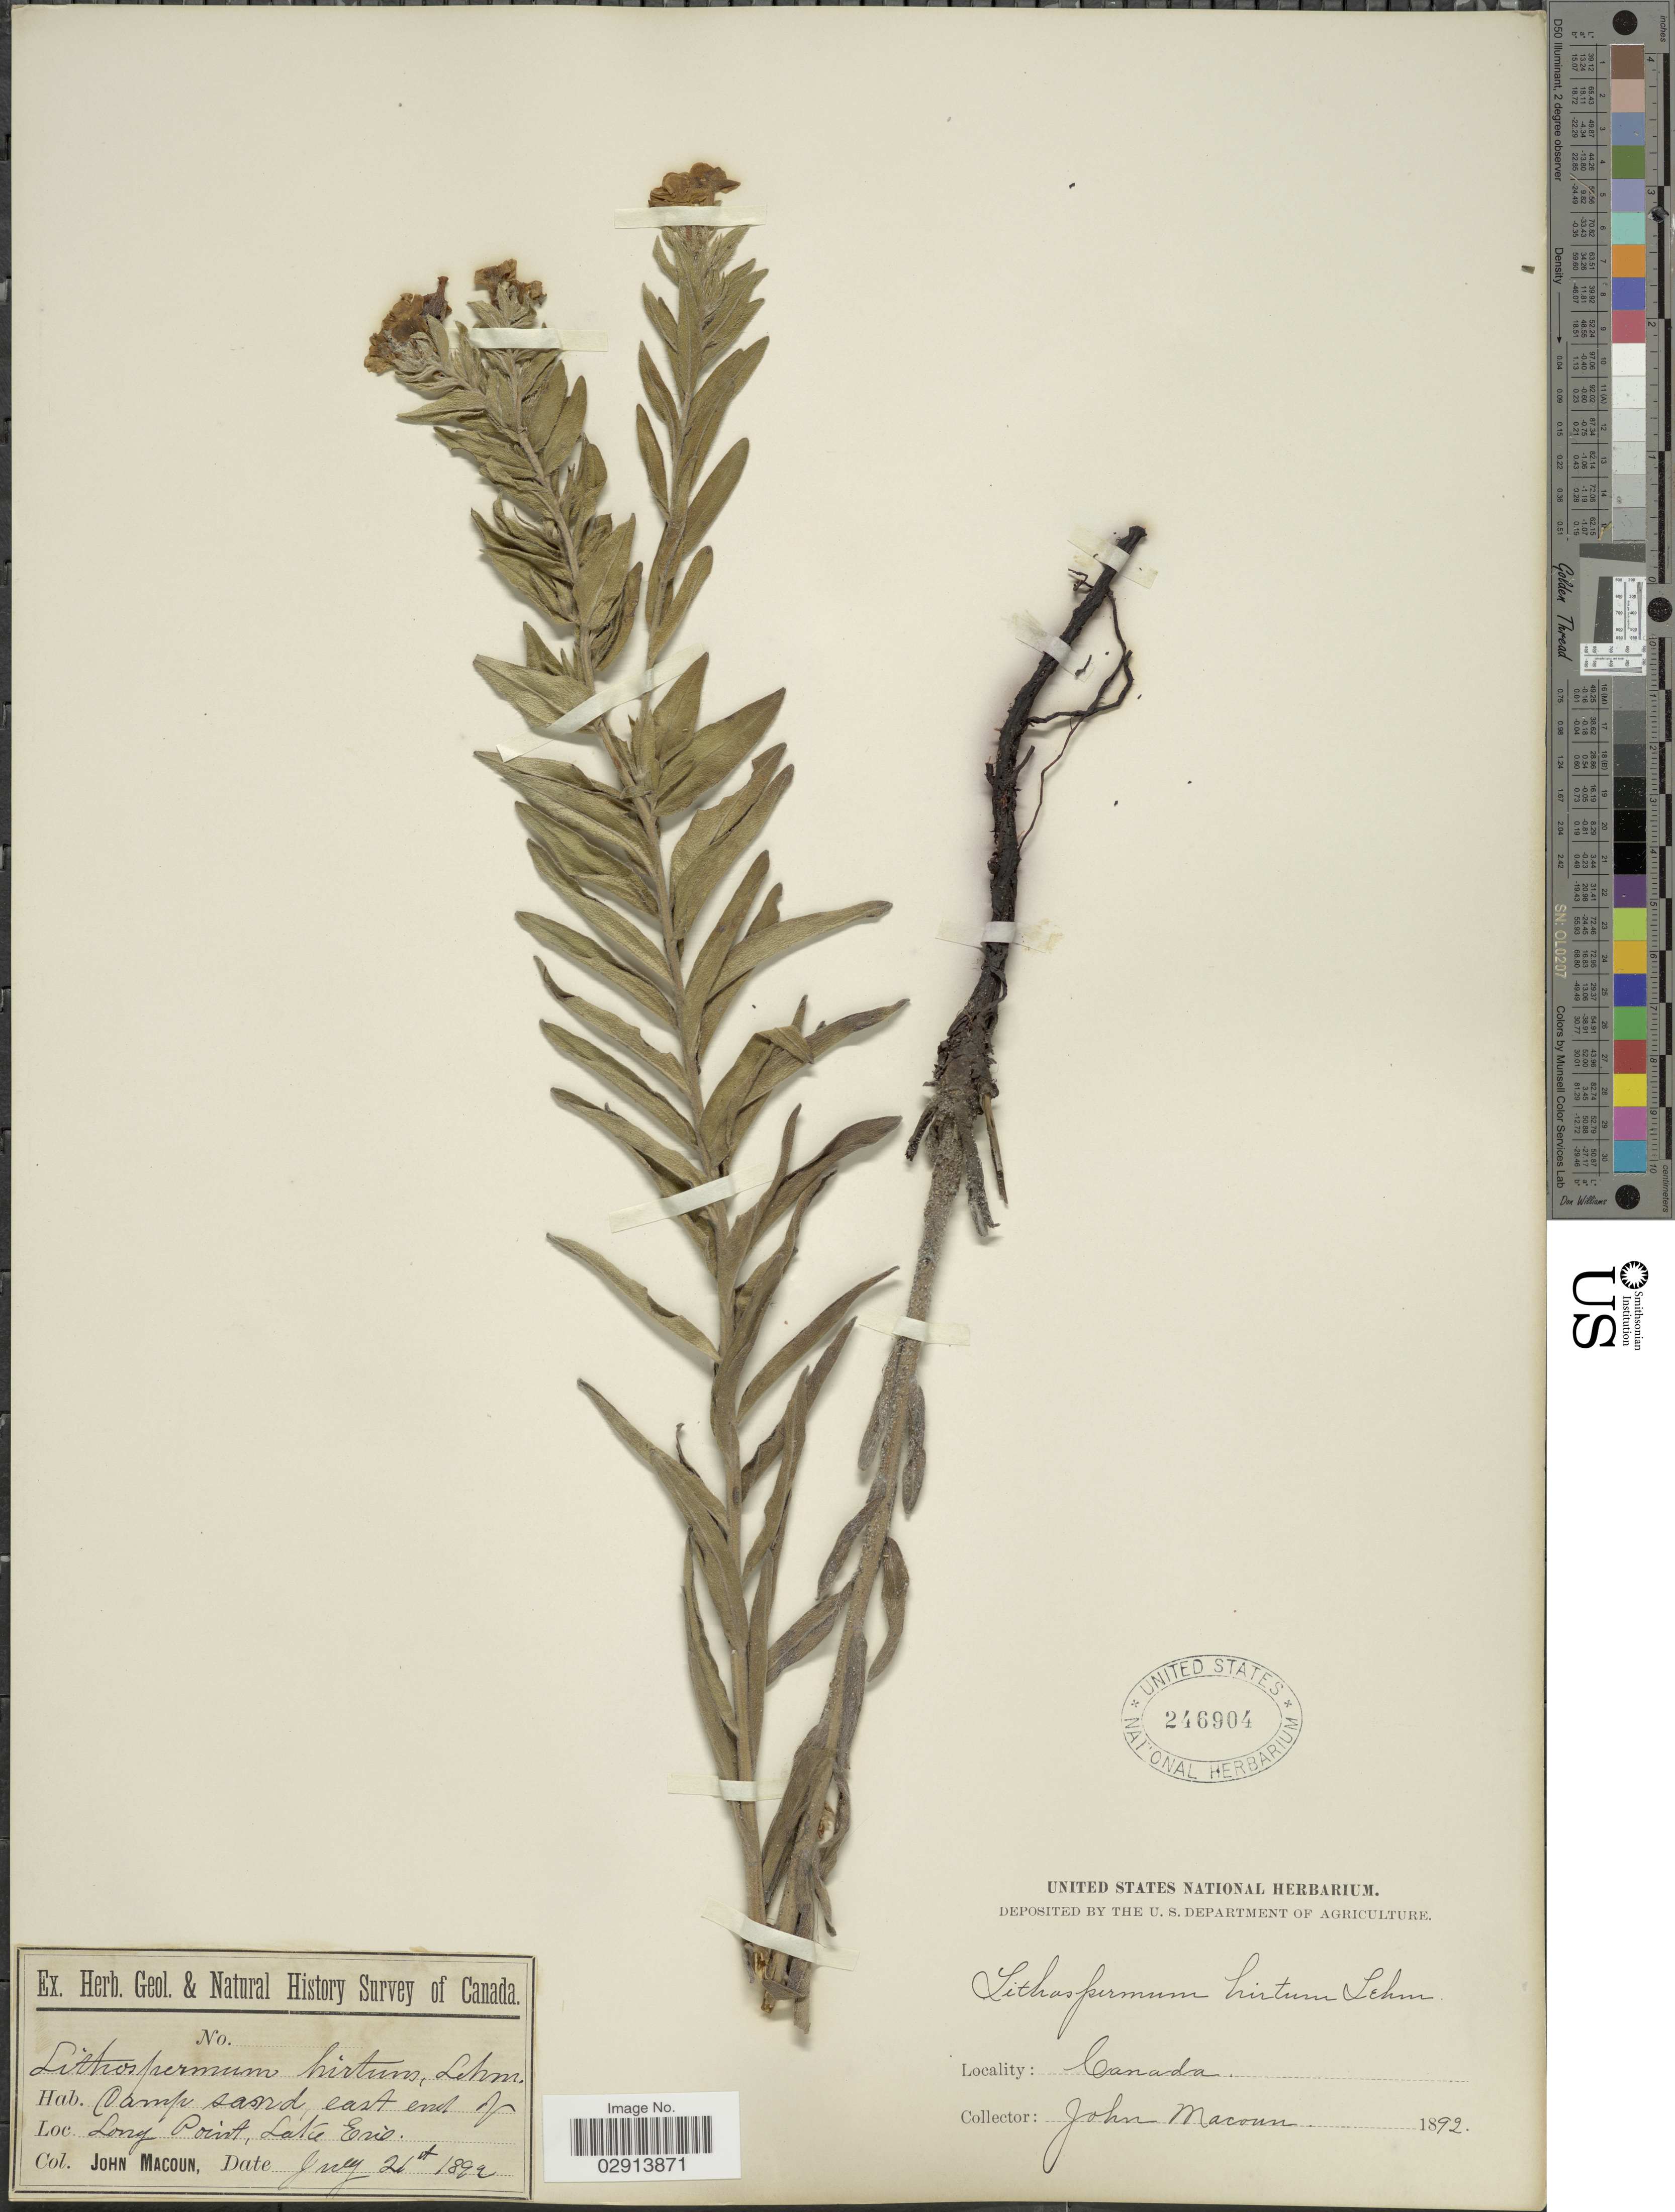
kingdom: Plantae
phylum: Tracheophyta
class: Magnoliopsida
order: Boraginales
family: Boraginaceae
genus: Lithospermum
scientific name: Lithospermum caroliniense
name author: (J.F. Gmel.) MacMill.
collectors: J. Macoun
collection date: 1892-07-21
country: Canada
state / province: Ontario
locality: Camp sand, east end of Long Point, Lake Erie.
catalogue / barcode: US 246904